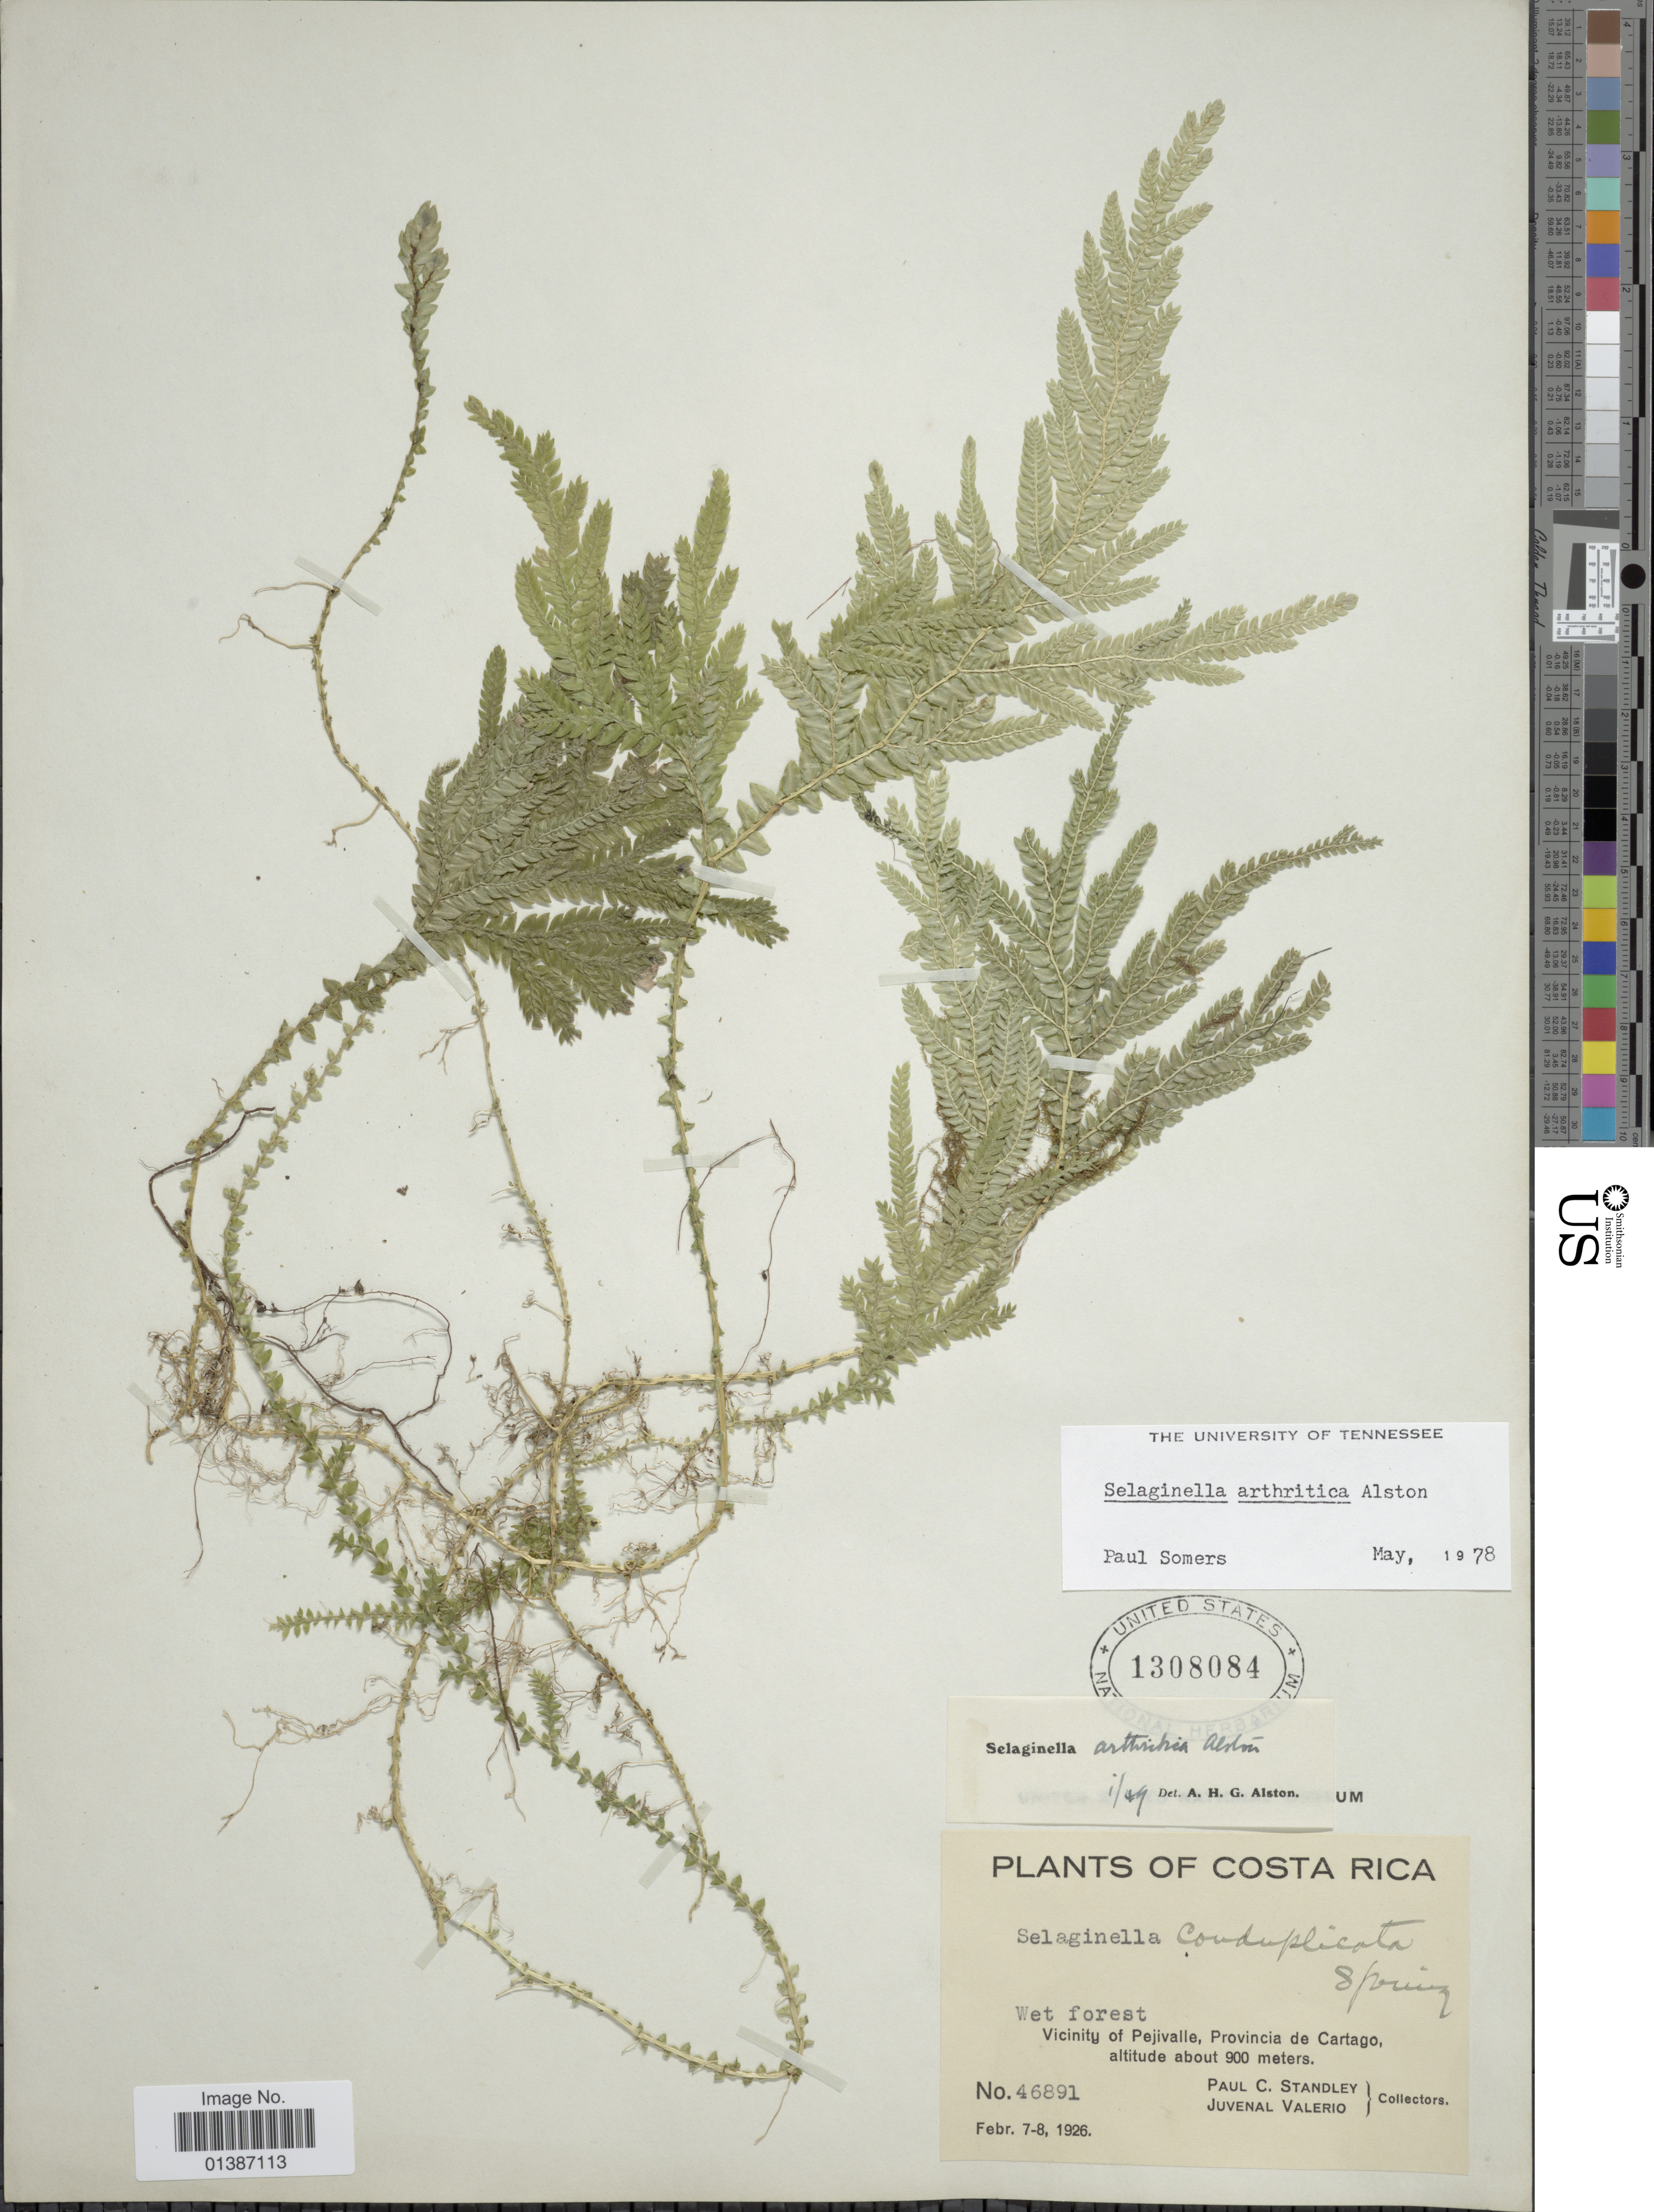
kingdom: Plantae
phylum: Tracheophyta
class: Lycopodiopsida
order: Selaginellales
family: Selaginellaceae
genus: Selaginella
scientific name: Selaginella arthritica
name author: Alston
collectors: P. C. Standley & J. Valerio R.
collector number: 46891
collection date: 1926-02-07/1926-02-08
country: Costa Rica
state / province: Cartago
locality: Vicinity of Pejivalle, Provincia de Cartago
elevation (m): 900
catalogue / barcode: US 1308084